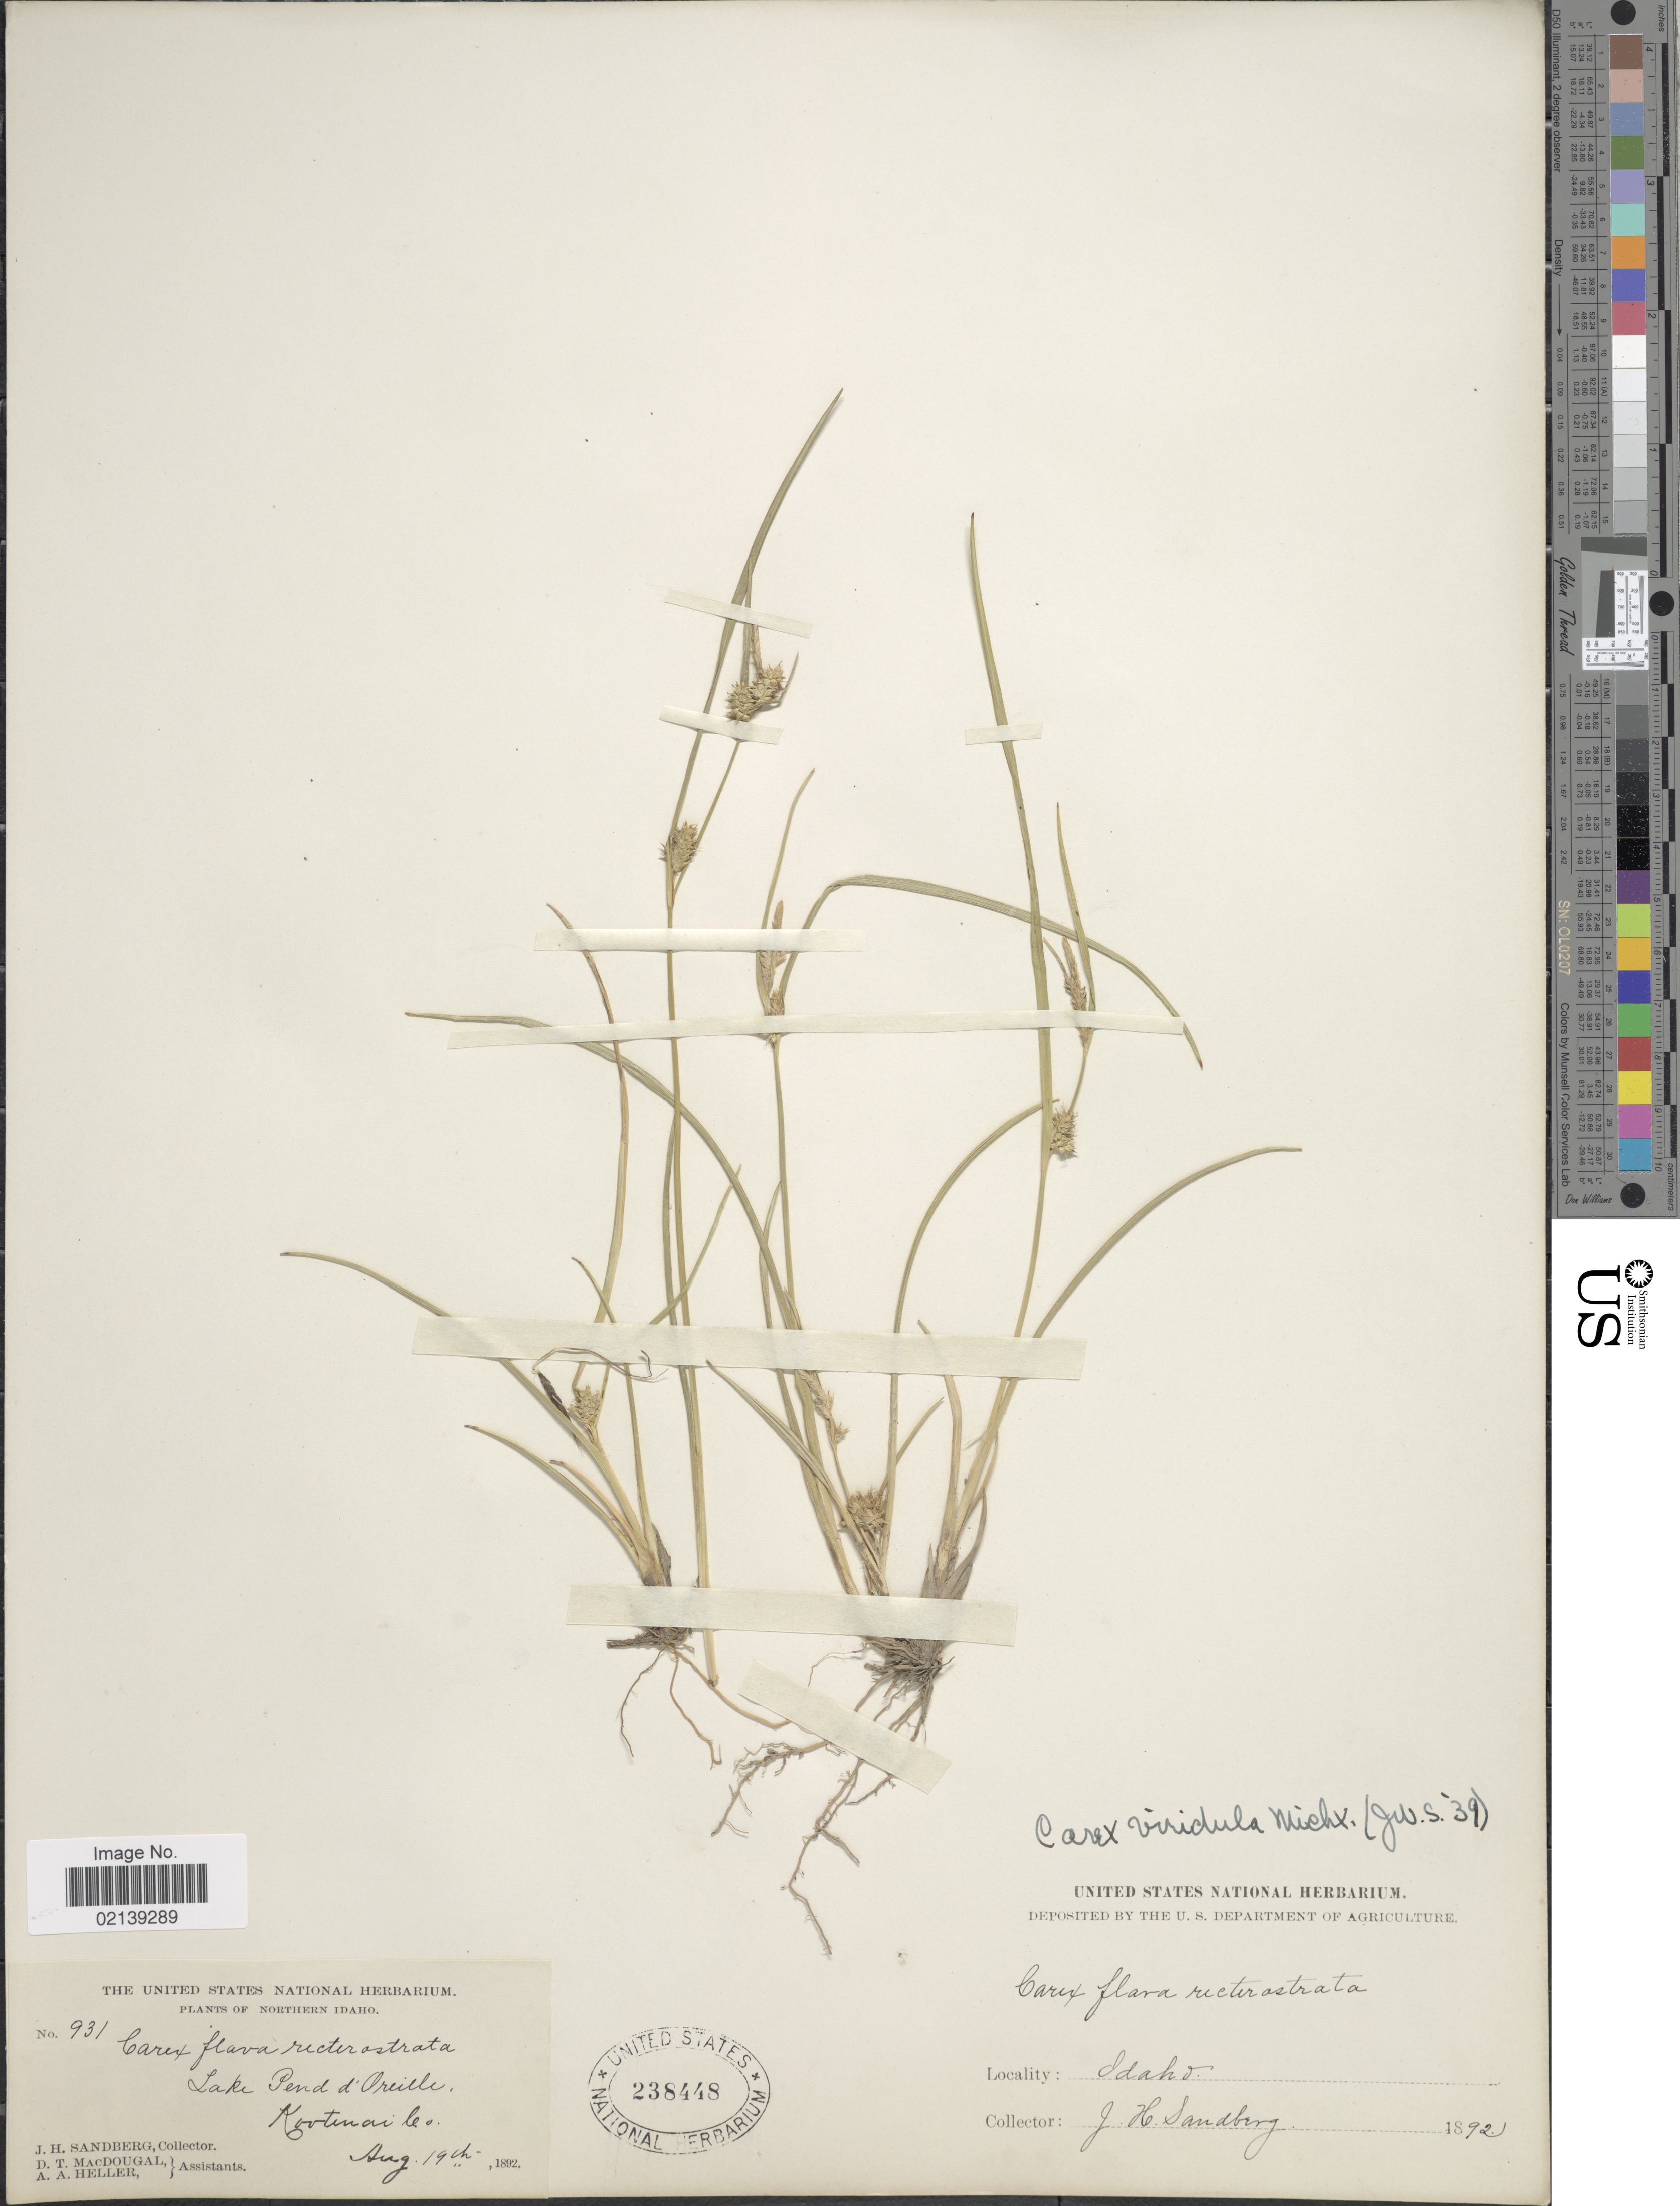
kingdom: Plantae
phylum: Tracheophyta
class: Liliopsida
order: Poales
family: Cyperaceae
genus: Carex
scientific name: Carex oederi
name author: Retz.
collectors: J. H. Sandberg, D. T. MacDougal & A. A. Heller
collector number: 931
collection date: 1892-08-19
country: United States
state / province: Idaho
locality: Northern Idaho, Lake Pend d'Oreille, Kootenai Co.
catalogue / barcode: US 238448